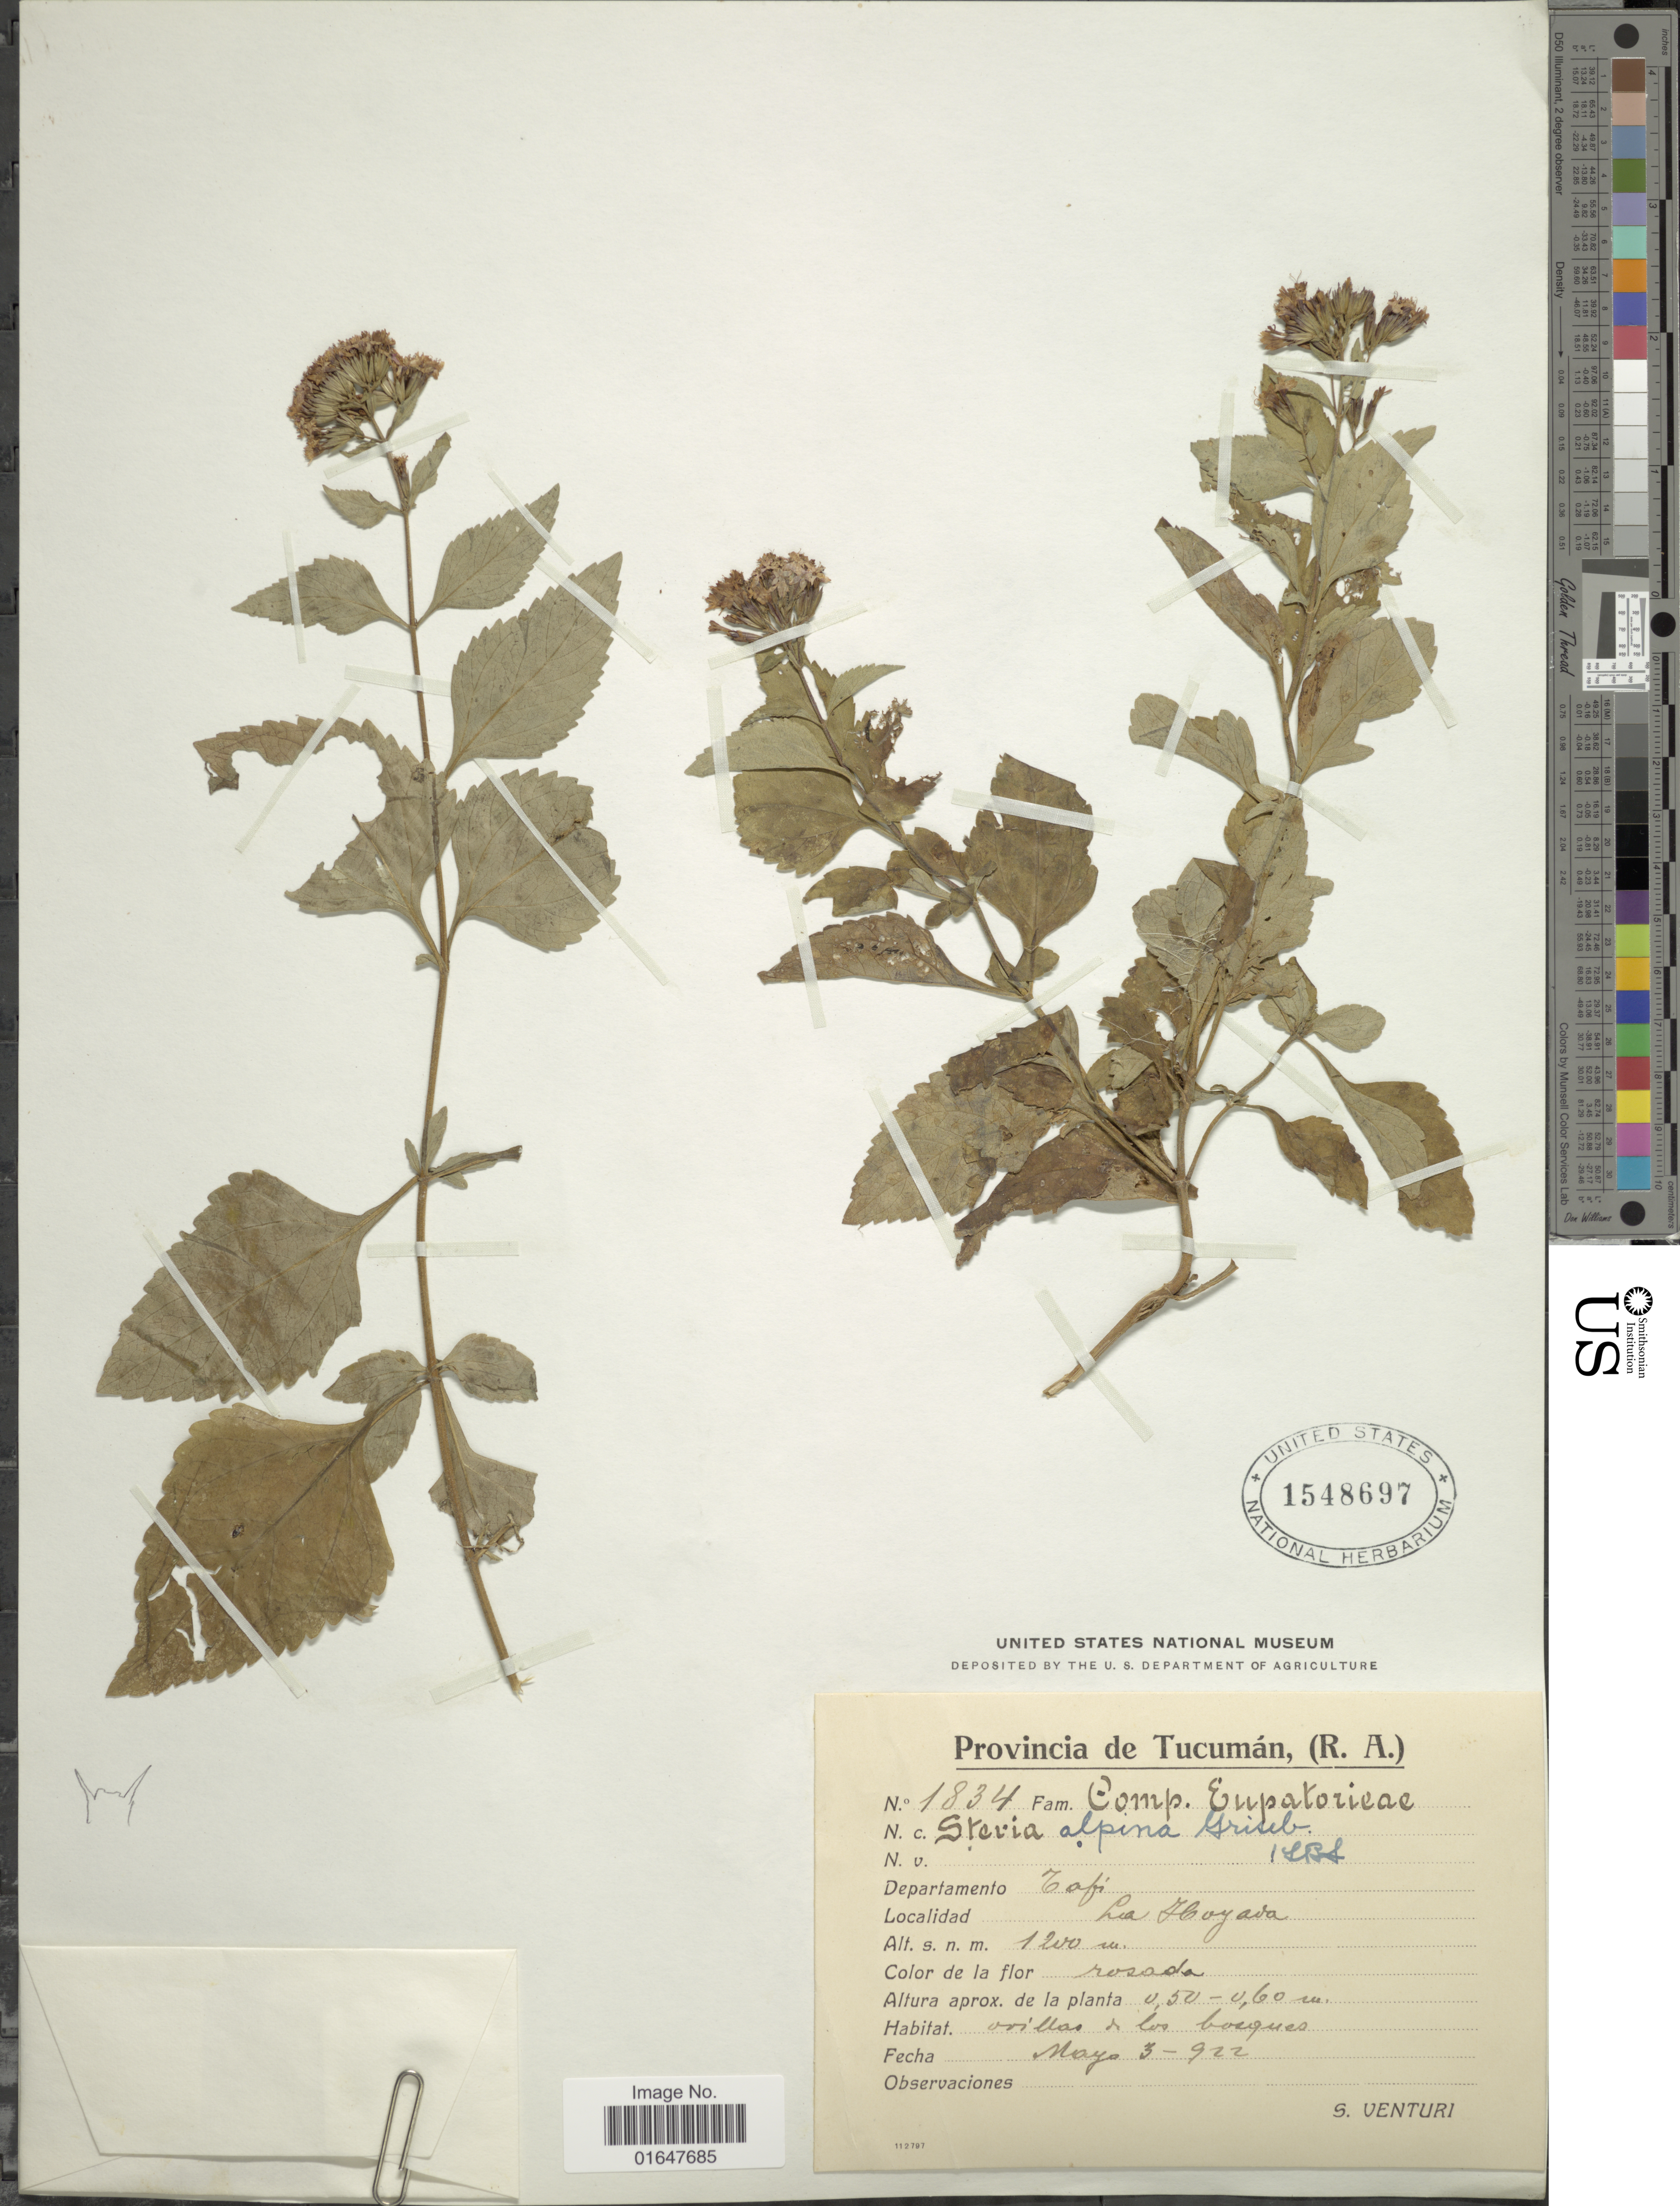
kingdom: Plantae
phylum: Tracheophyta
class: Magnoliopsida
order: Asterales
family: Asteraceae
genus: Stevia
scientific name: Stevia alpina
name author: Griseb.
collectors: S. Venturi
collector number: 1834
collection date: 1922-05-03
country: Argentina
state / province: Tucuman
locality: Departamento Tafi, La Hoyada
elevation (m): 1200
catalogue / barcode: US 1548697